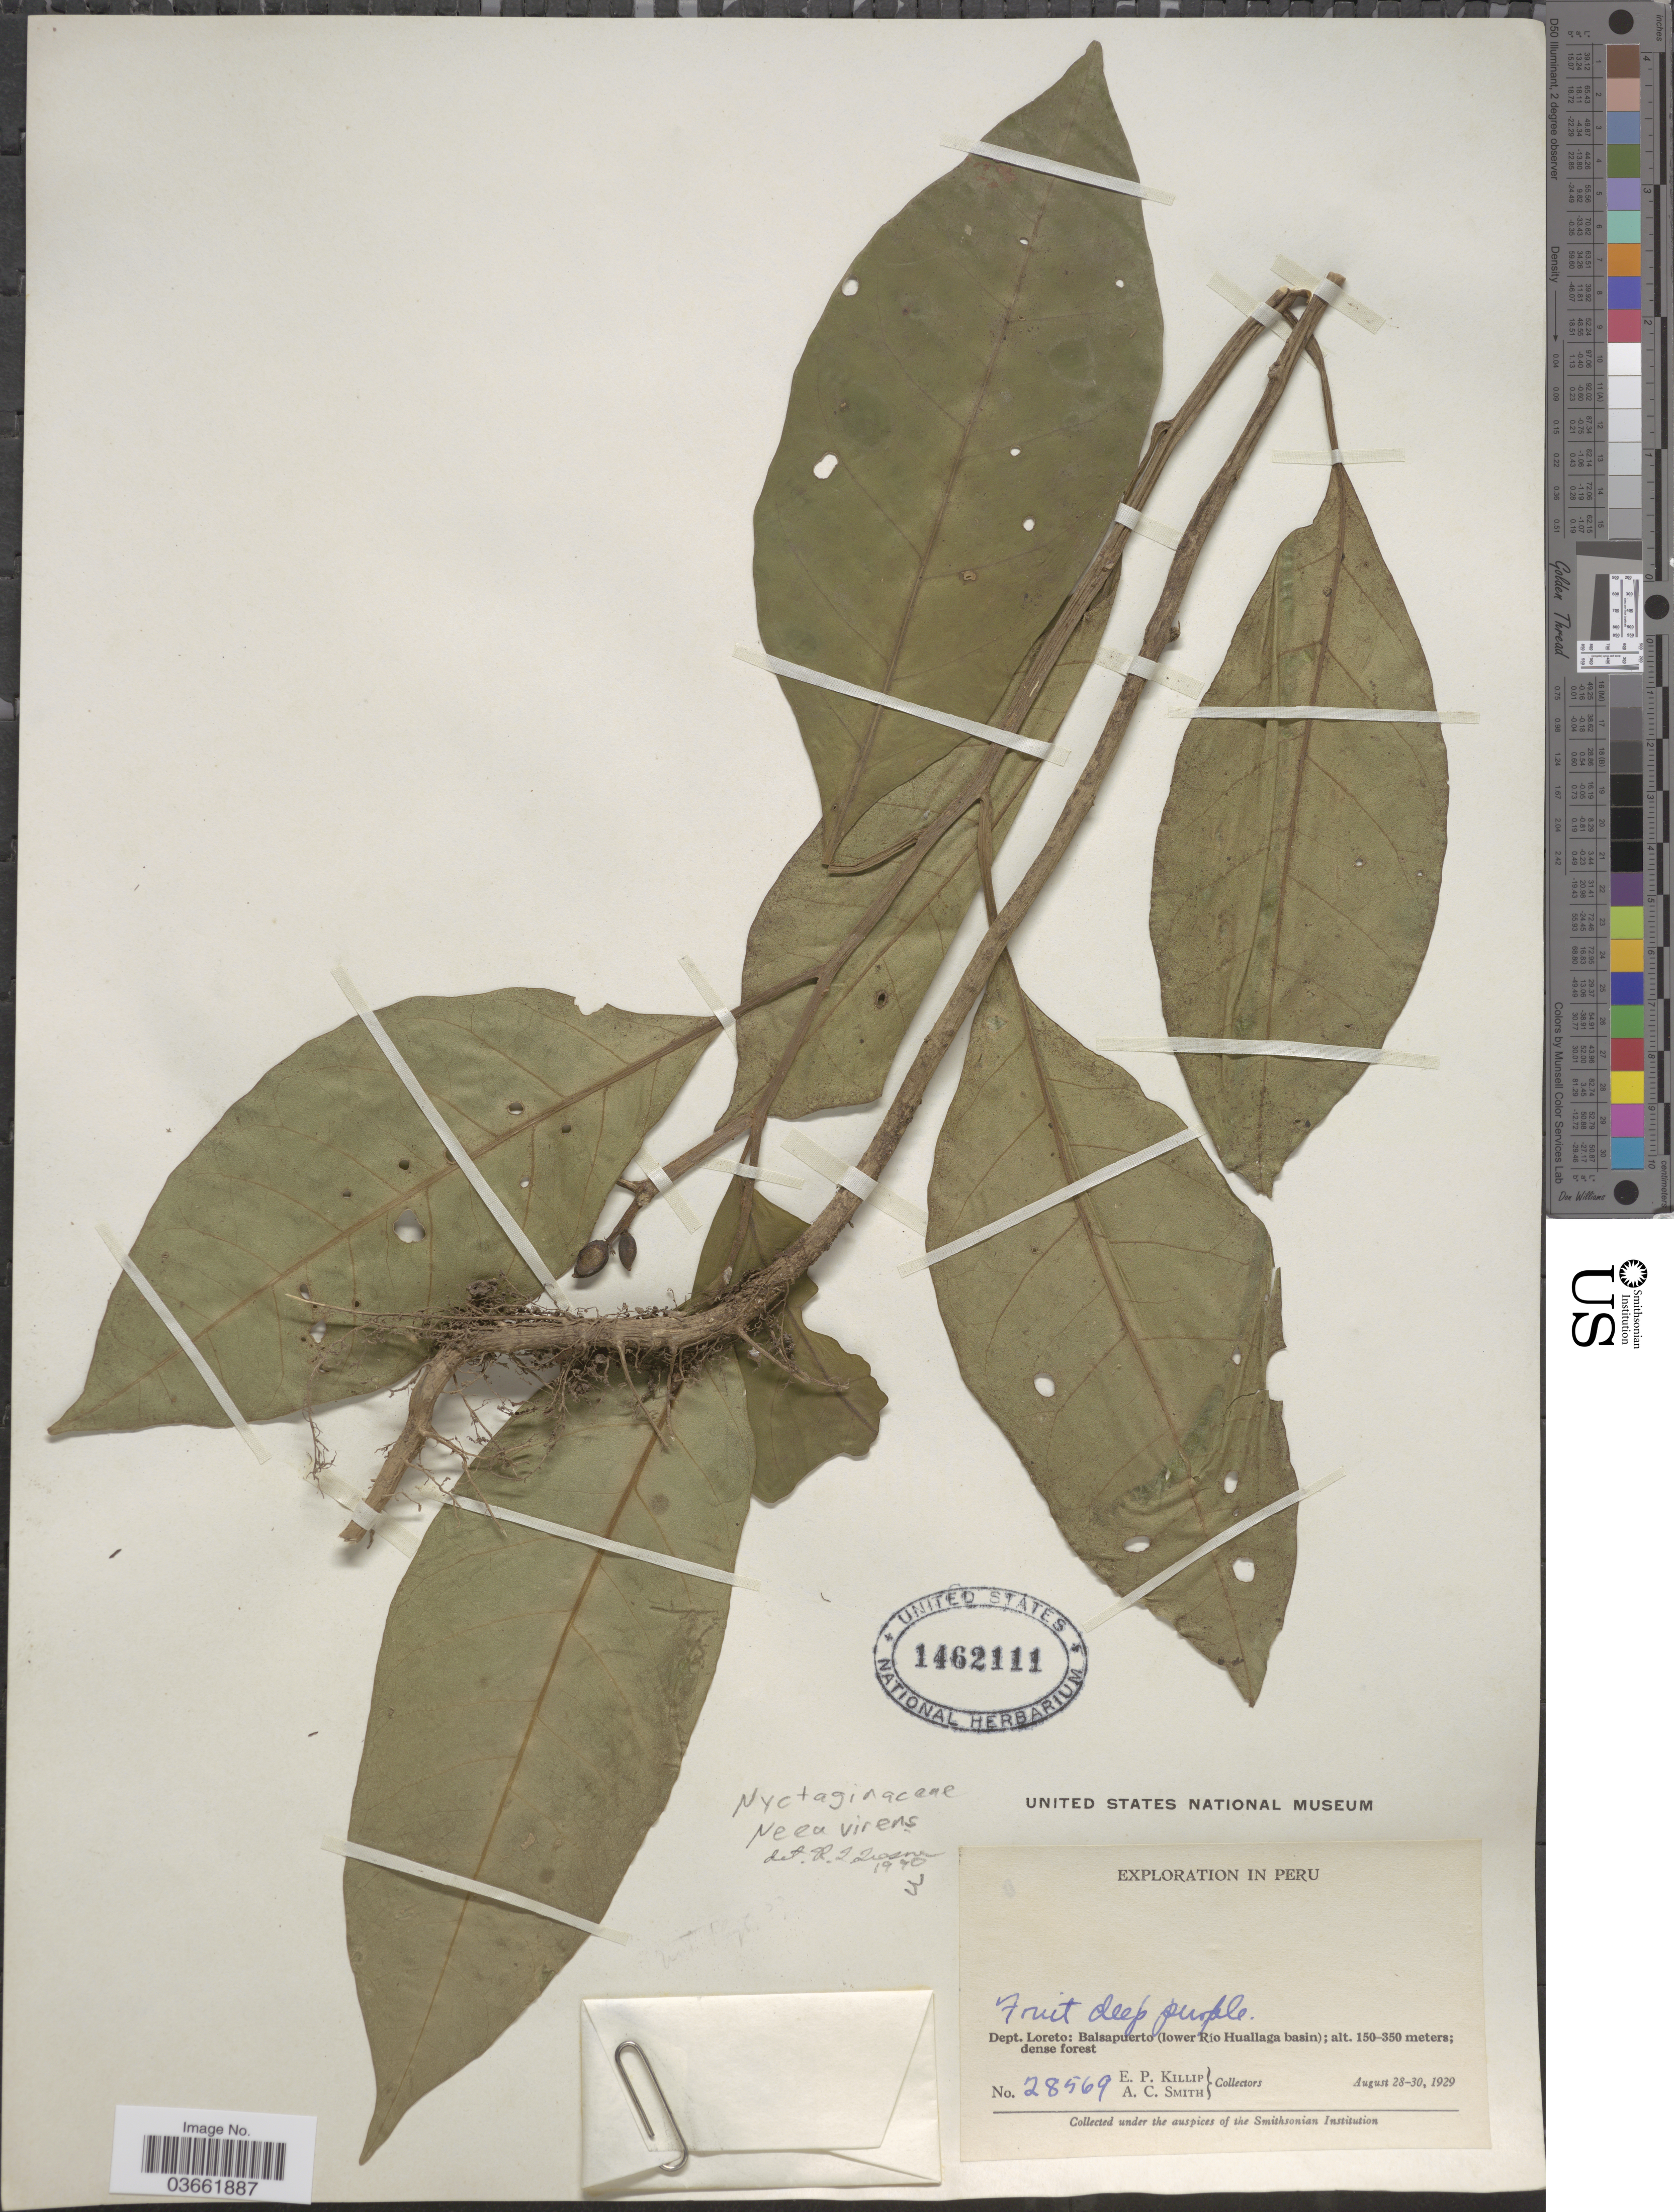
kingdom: Plantae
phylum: Tracheophyta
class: Magnoliopsida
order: Caryophyllales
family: Nyctaginaceae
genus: Neea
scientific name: Neea virens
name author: Poepp. ex Heimerl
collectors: E. P. Killip & A. C. Smith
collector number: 28569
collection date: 1929-08-28/1929-08-30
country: Peru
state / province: Loreto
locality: Dept. Loreto: Balsapuerto (lower Río Huallaga basin).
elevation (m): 150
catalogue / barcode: US 1462111